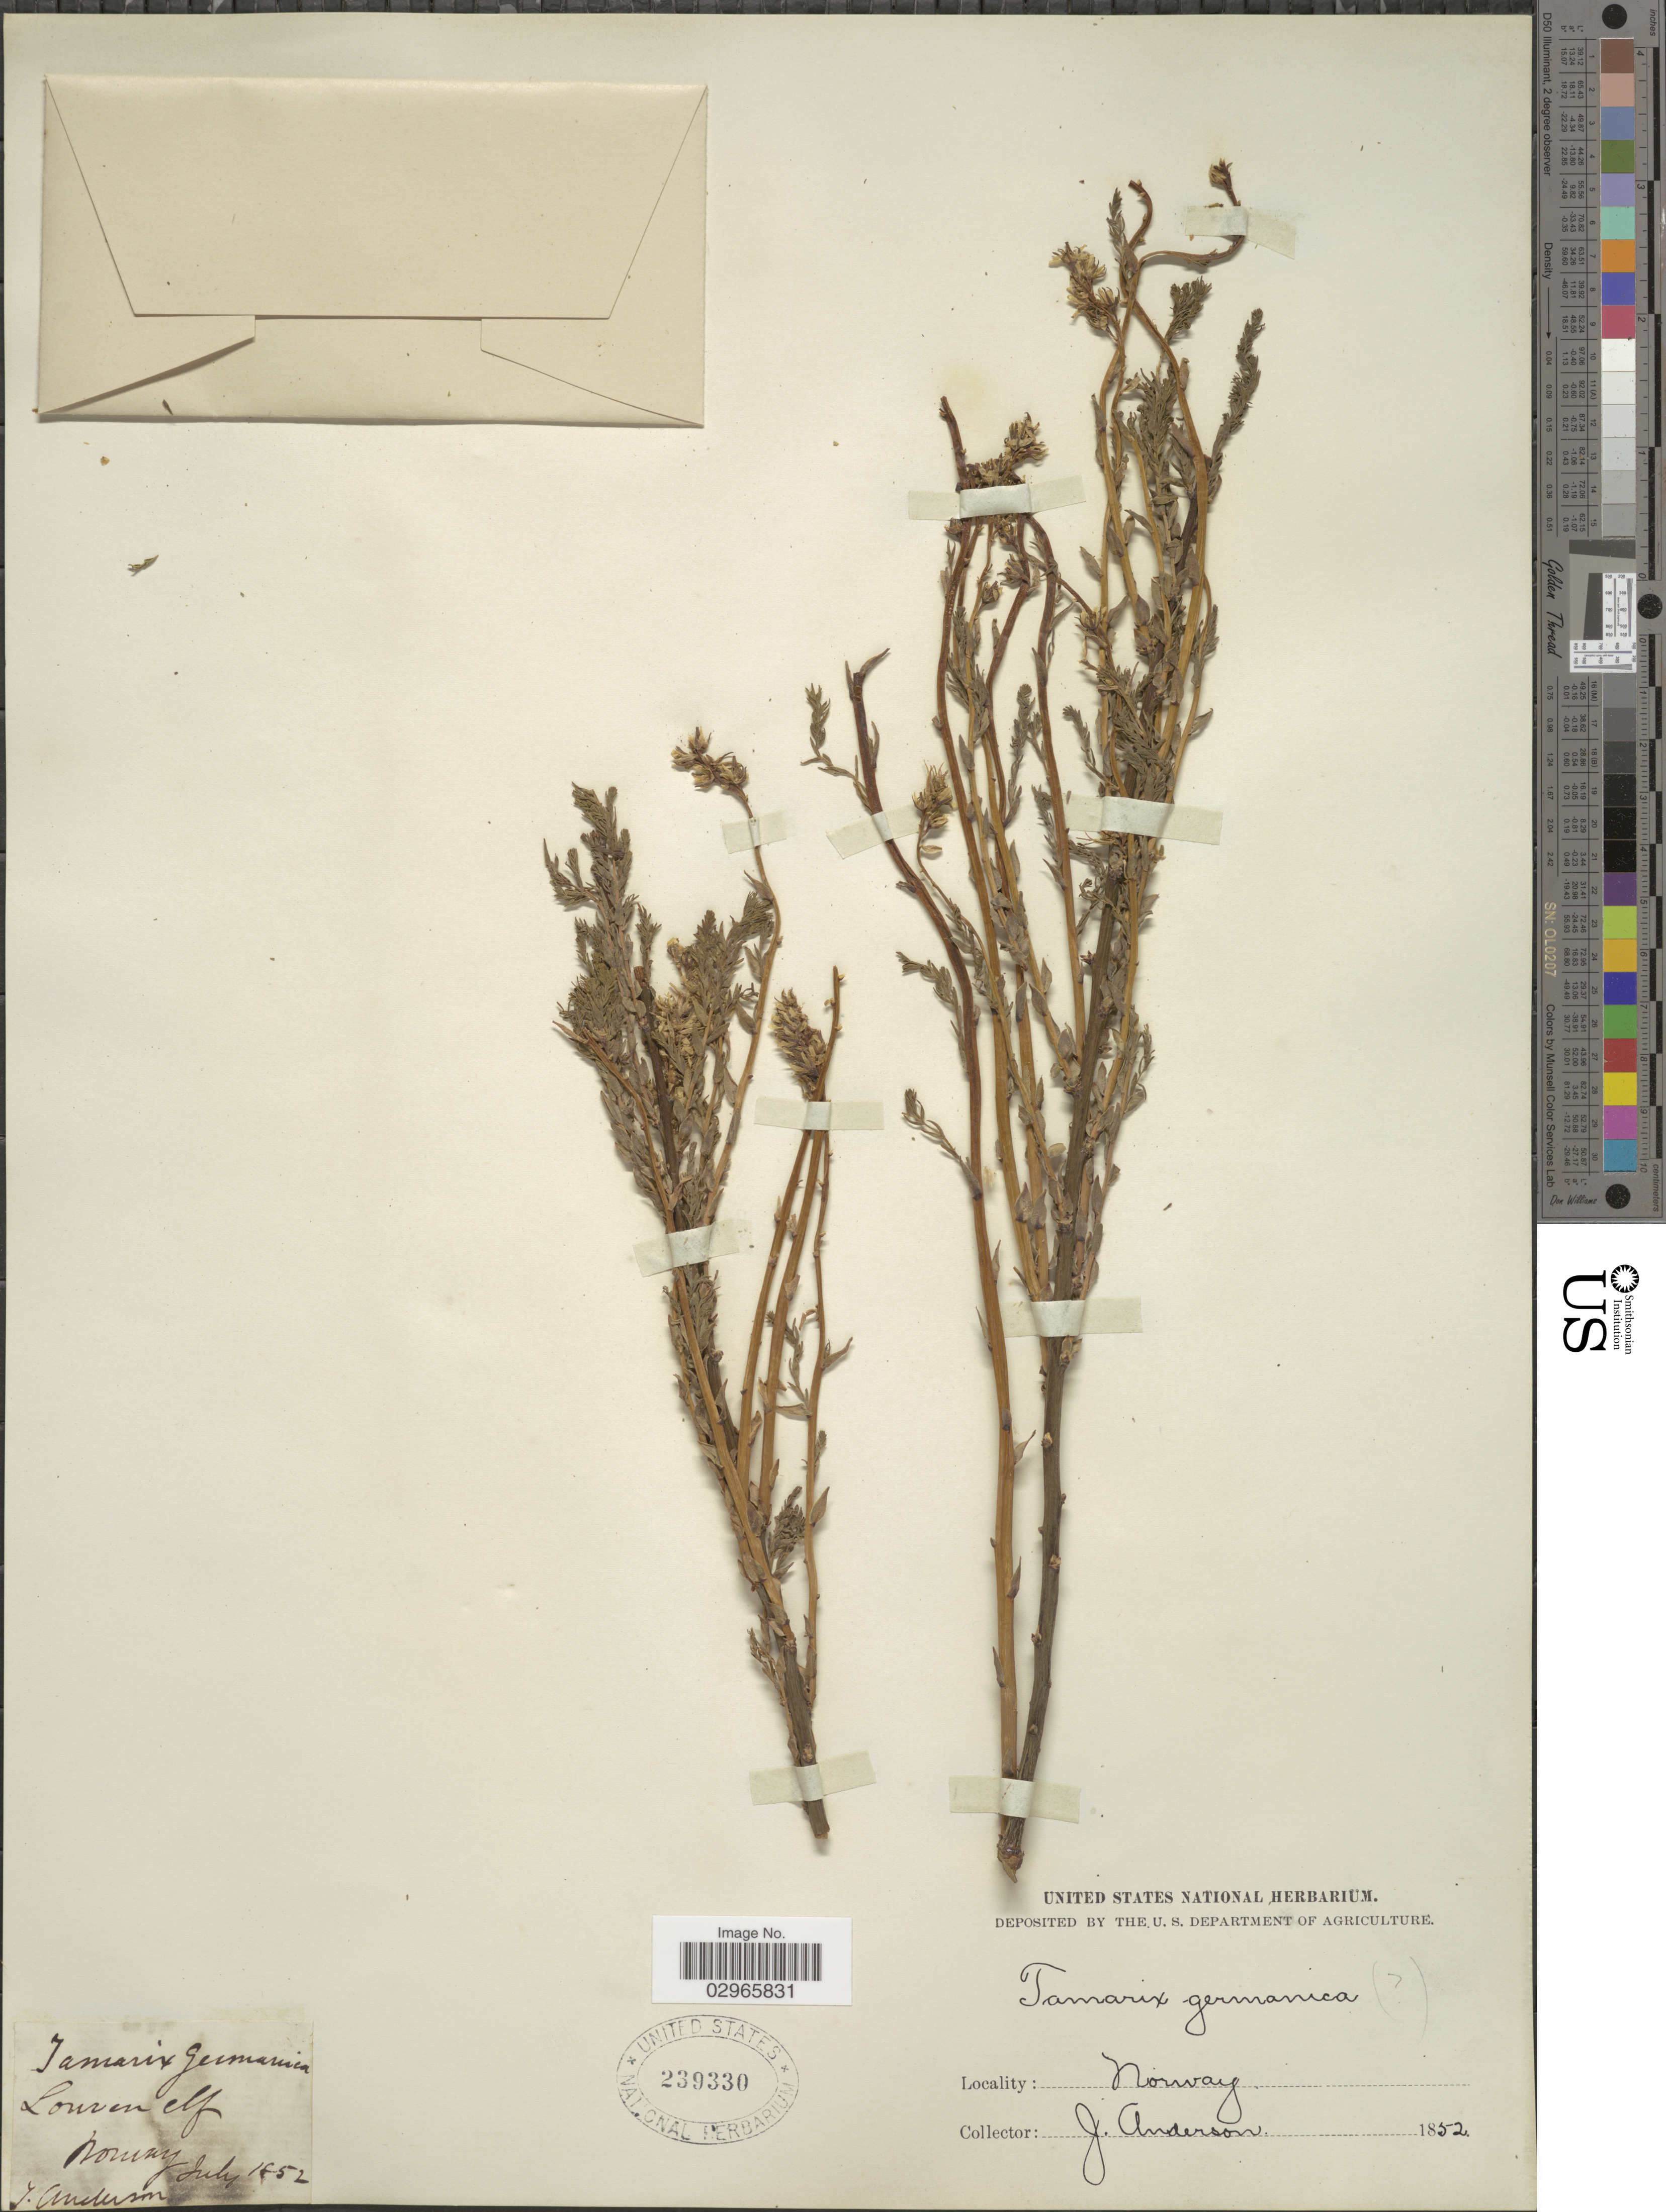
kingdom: Plantae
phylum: Tracheophyta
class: Magnoliopsida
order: Caryophyllales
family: Tamaricaceae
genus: Myricaria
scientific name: Myricaria germanica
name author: (L.) Desv.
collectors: J. Anderson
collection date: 1852-07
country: Norway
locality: Lourenelf. [interpreted]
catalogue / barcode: US 239330